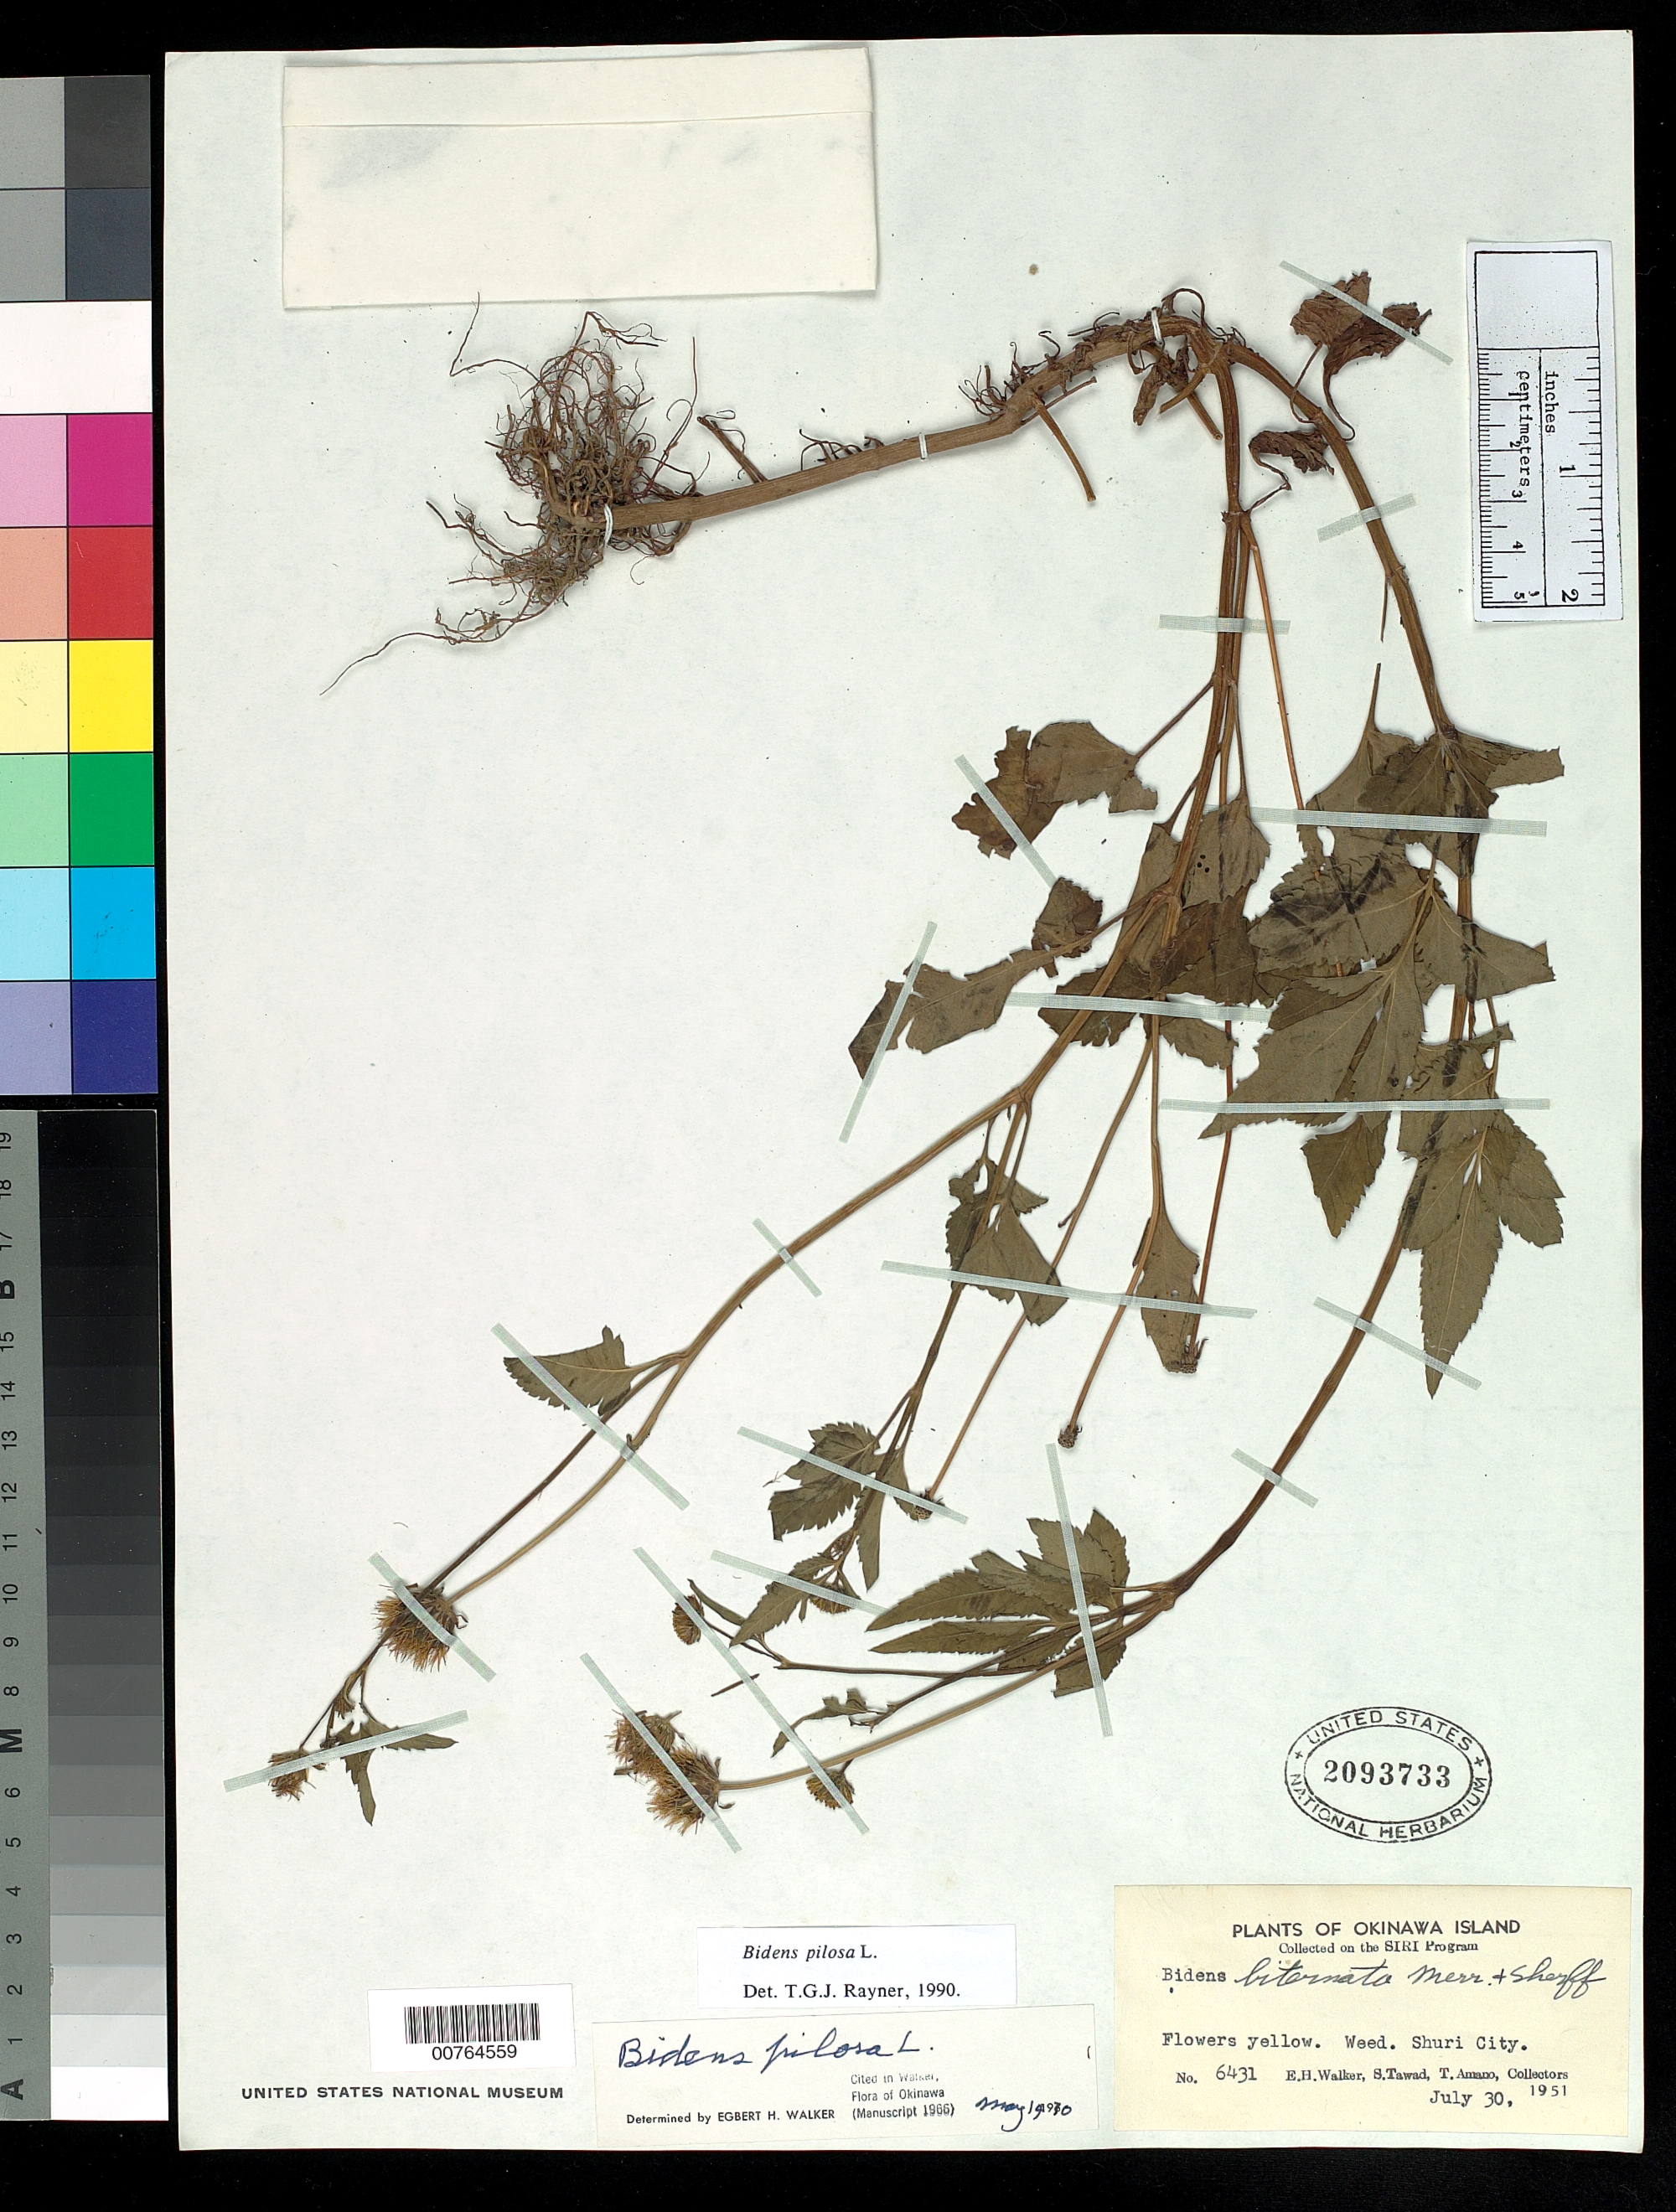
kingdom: Plantae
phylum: Tracheophyta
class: Magnoliopsida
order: Asterales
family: Asteraceae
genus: Bidens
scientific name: Bidens pilosa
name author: L.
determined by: Rayner, T G. J.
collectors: E. H. Walker, S. Tawada & T. Amano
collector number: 6431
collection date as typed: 30 Jul 1951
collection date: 1951-07-30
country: Japan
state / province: Okinawa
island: Okinawa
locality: Shuri City.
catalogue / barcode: US 2093733